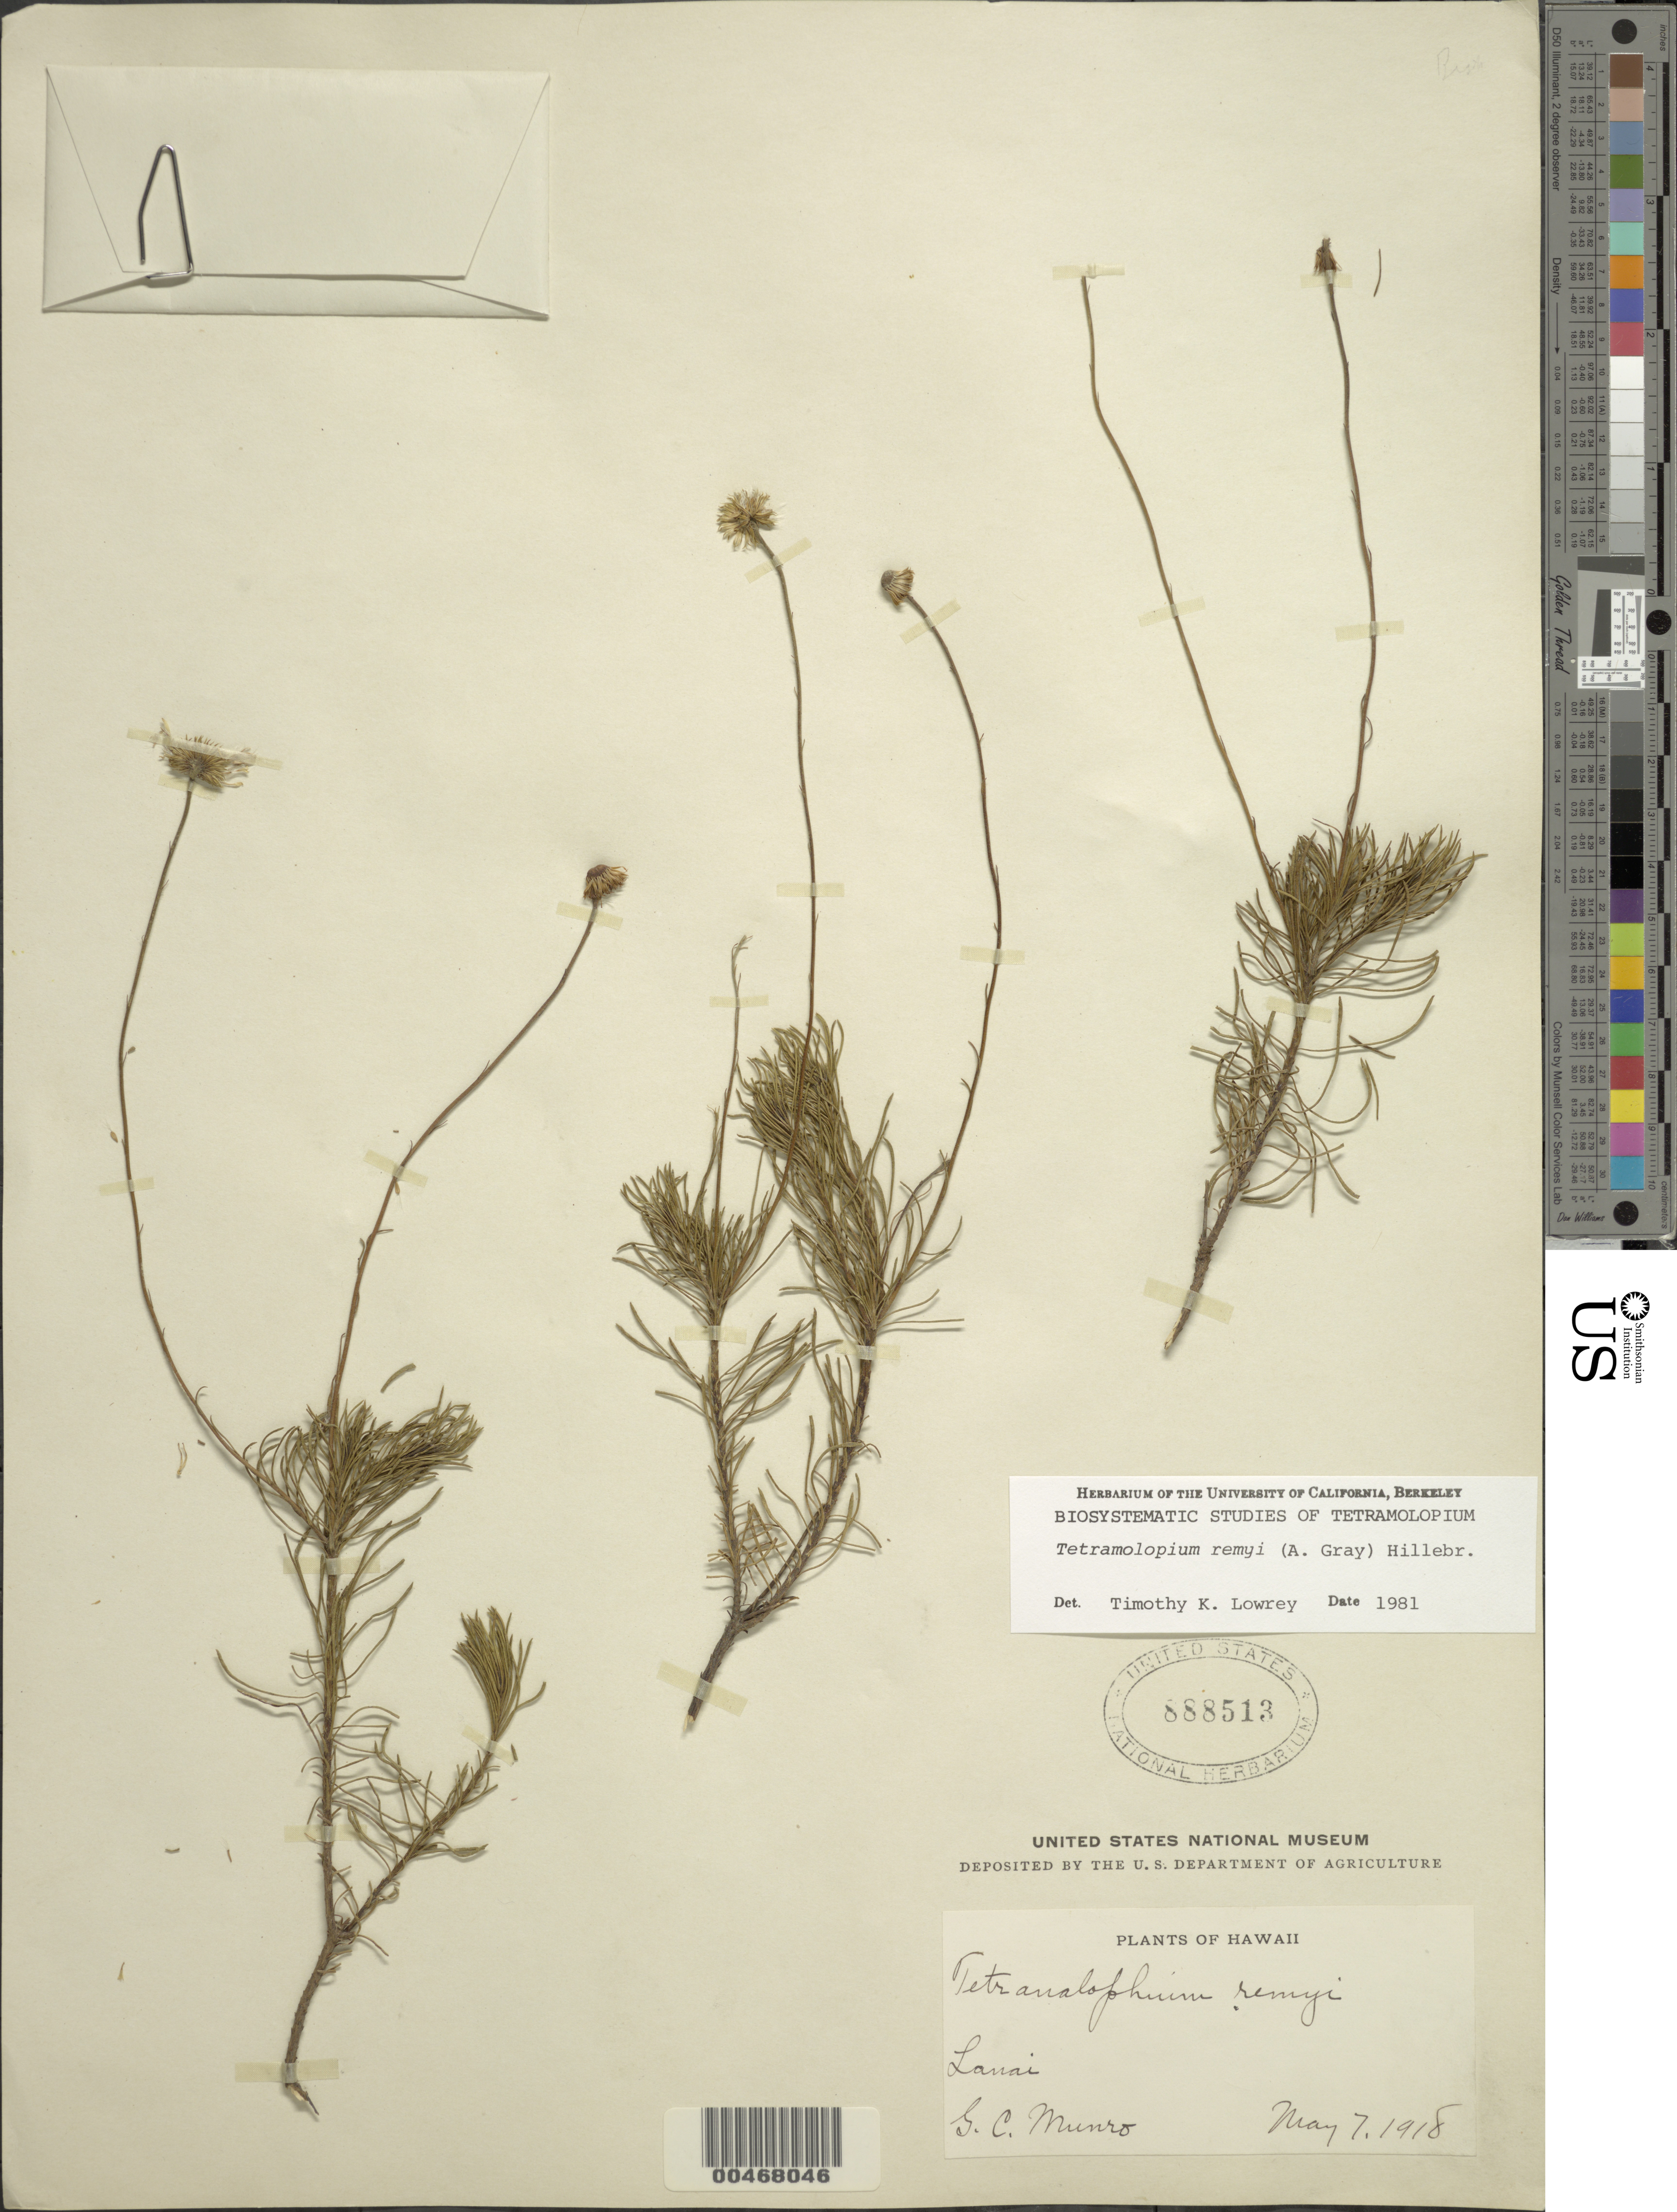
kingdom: Plantae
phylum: Tracheophyta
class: Magnoliopsida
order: Asterales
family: Asteraceae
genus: Tetramolopium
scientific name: Tetramolopium remyi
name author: (A. Gray) Hillebr.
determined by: Lowrey, T. K.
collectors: G. C. Munro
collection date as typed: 7 May 1918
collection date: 1918-05-07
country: United States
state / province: Hawaii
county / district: Maui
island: Lana'i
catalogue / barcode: US 888513